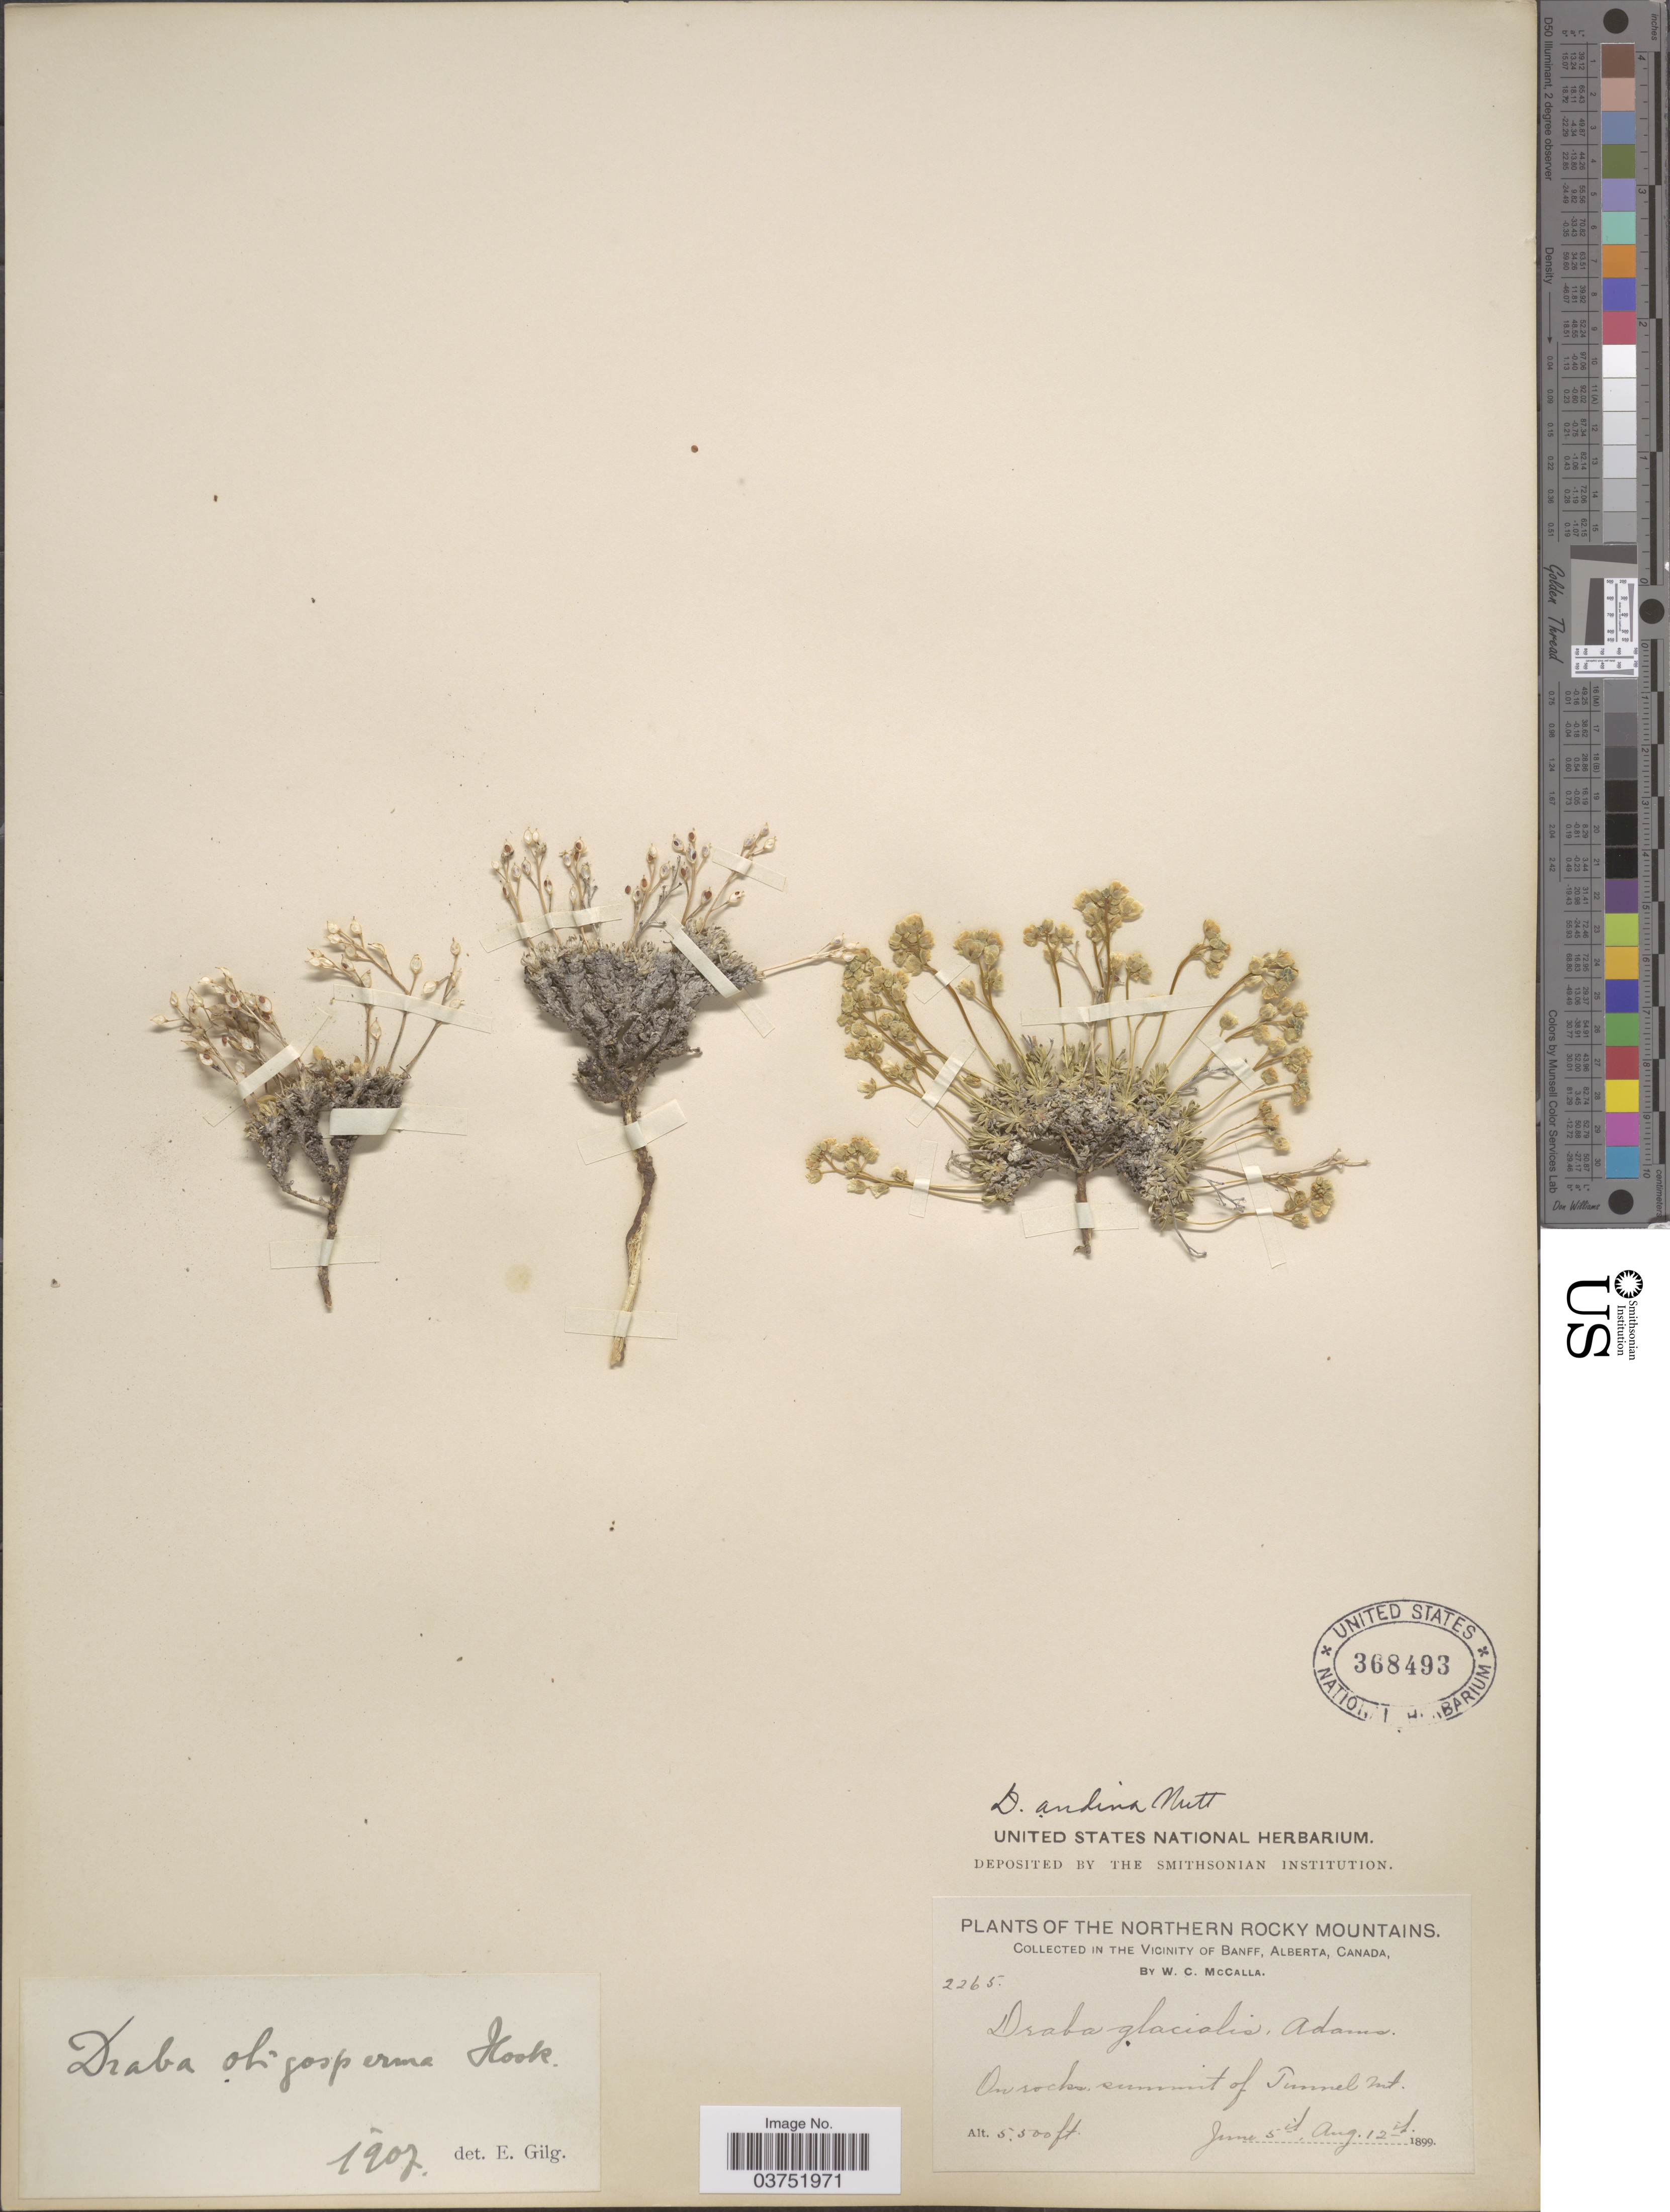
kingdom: Plantae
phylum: Tracheophyta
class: Magnoliopsida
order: Brassicales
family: Brassicaceae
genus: Draba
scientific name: Draba oligosperma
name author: Hook.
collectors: W. McCalla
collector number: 2265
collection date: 1899-06-05/1899-08-12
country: Canada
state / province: Alberta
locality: The Northern Rocky Mountains. The Vicinity of Banff. On rocks summit of Tunnel Mt.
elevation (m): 1676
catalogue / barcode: US 368493